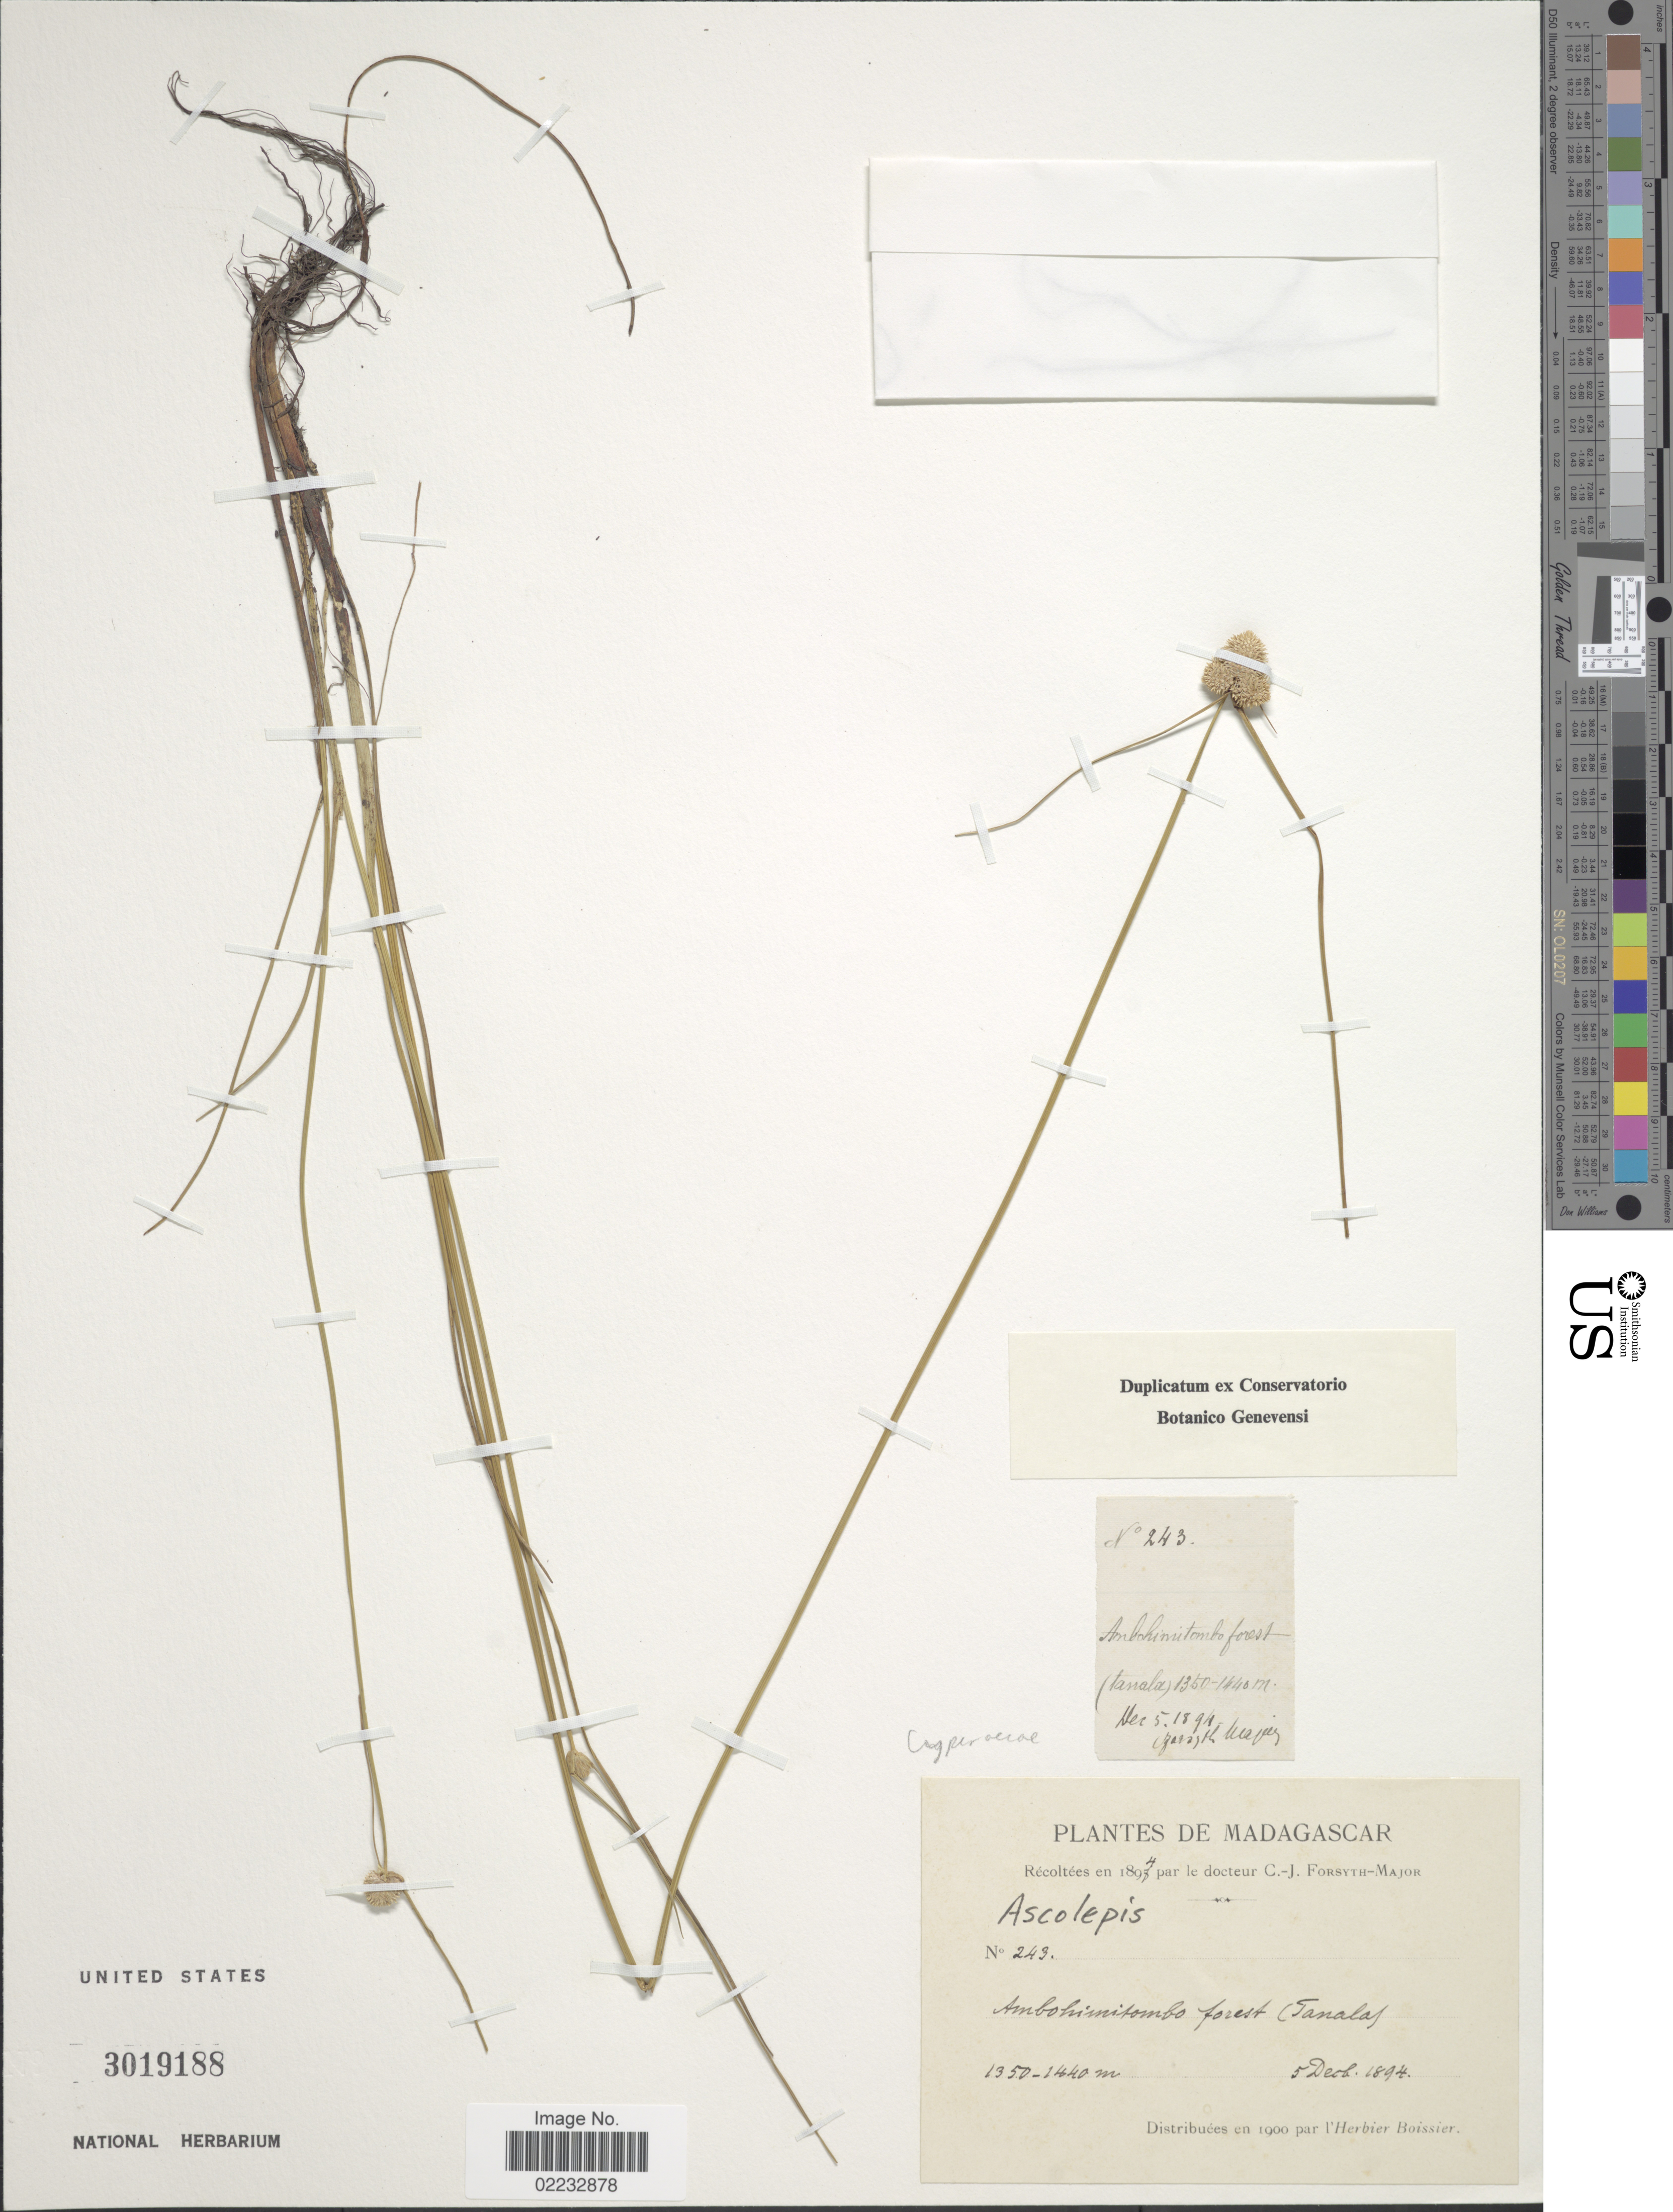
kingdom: Plantae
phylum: Tracheophyta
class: Liliopsida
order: Poales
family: Cyperaceae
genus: Cyperus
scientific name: Cyperus brasiliensis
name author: (Kunth) Bauters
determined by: Strong, M. T., (US), Smithsonian Institution - National Museum of Natural History (UNITED STATES)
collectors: C. I. Forsyth-Major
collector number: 243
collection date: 1894-12-05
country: Madagascar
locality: Ambohimitombo forest (Tanala)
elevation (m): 1350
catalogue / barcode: US 3019188